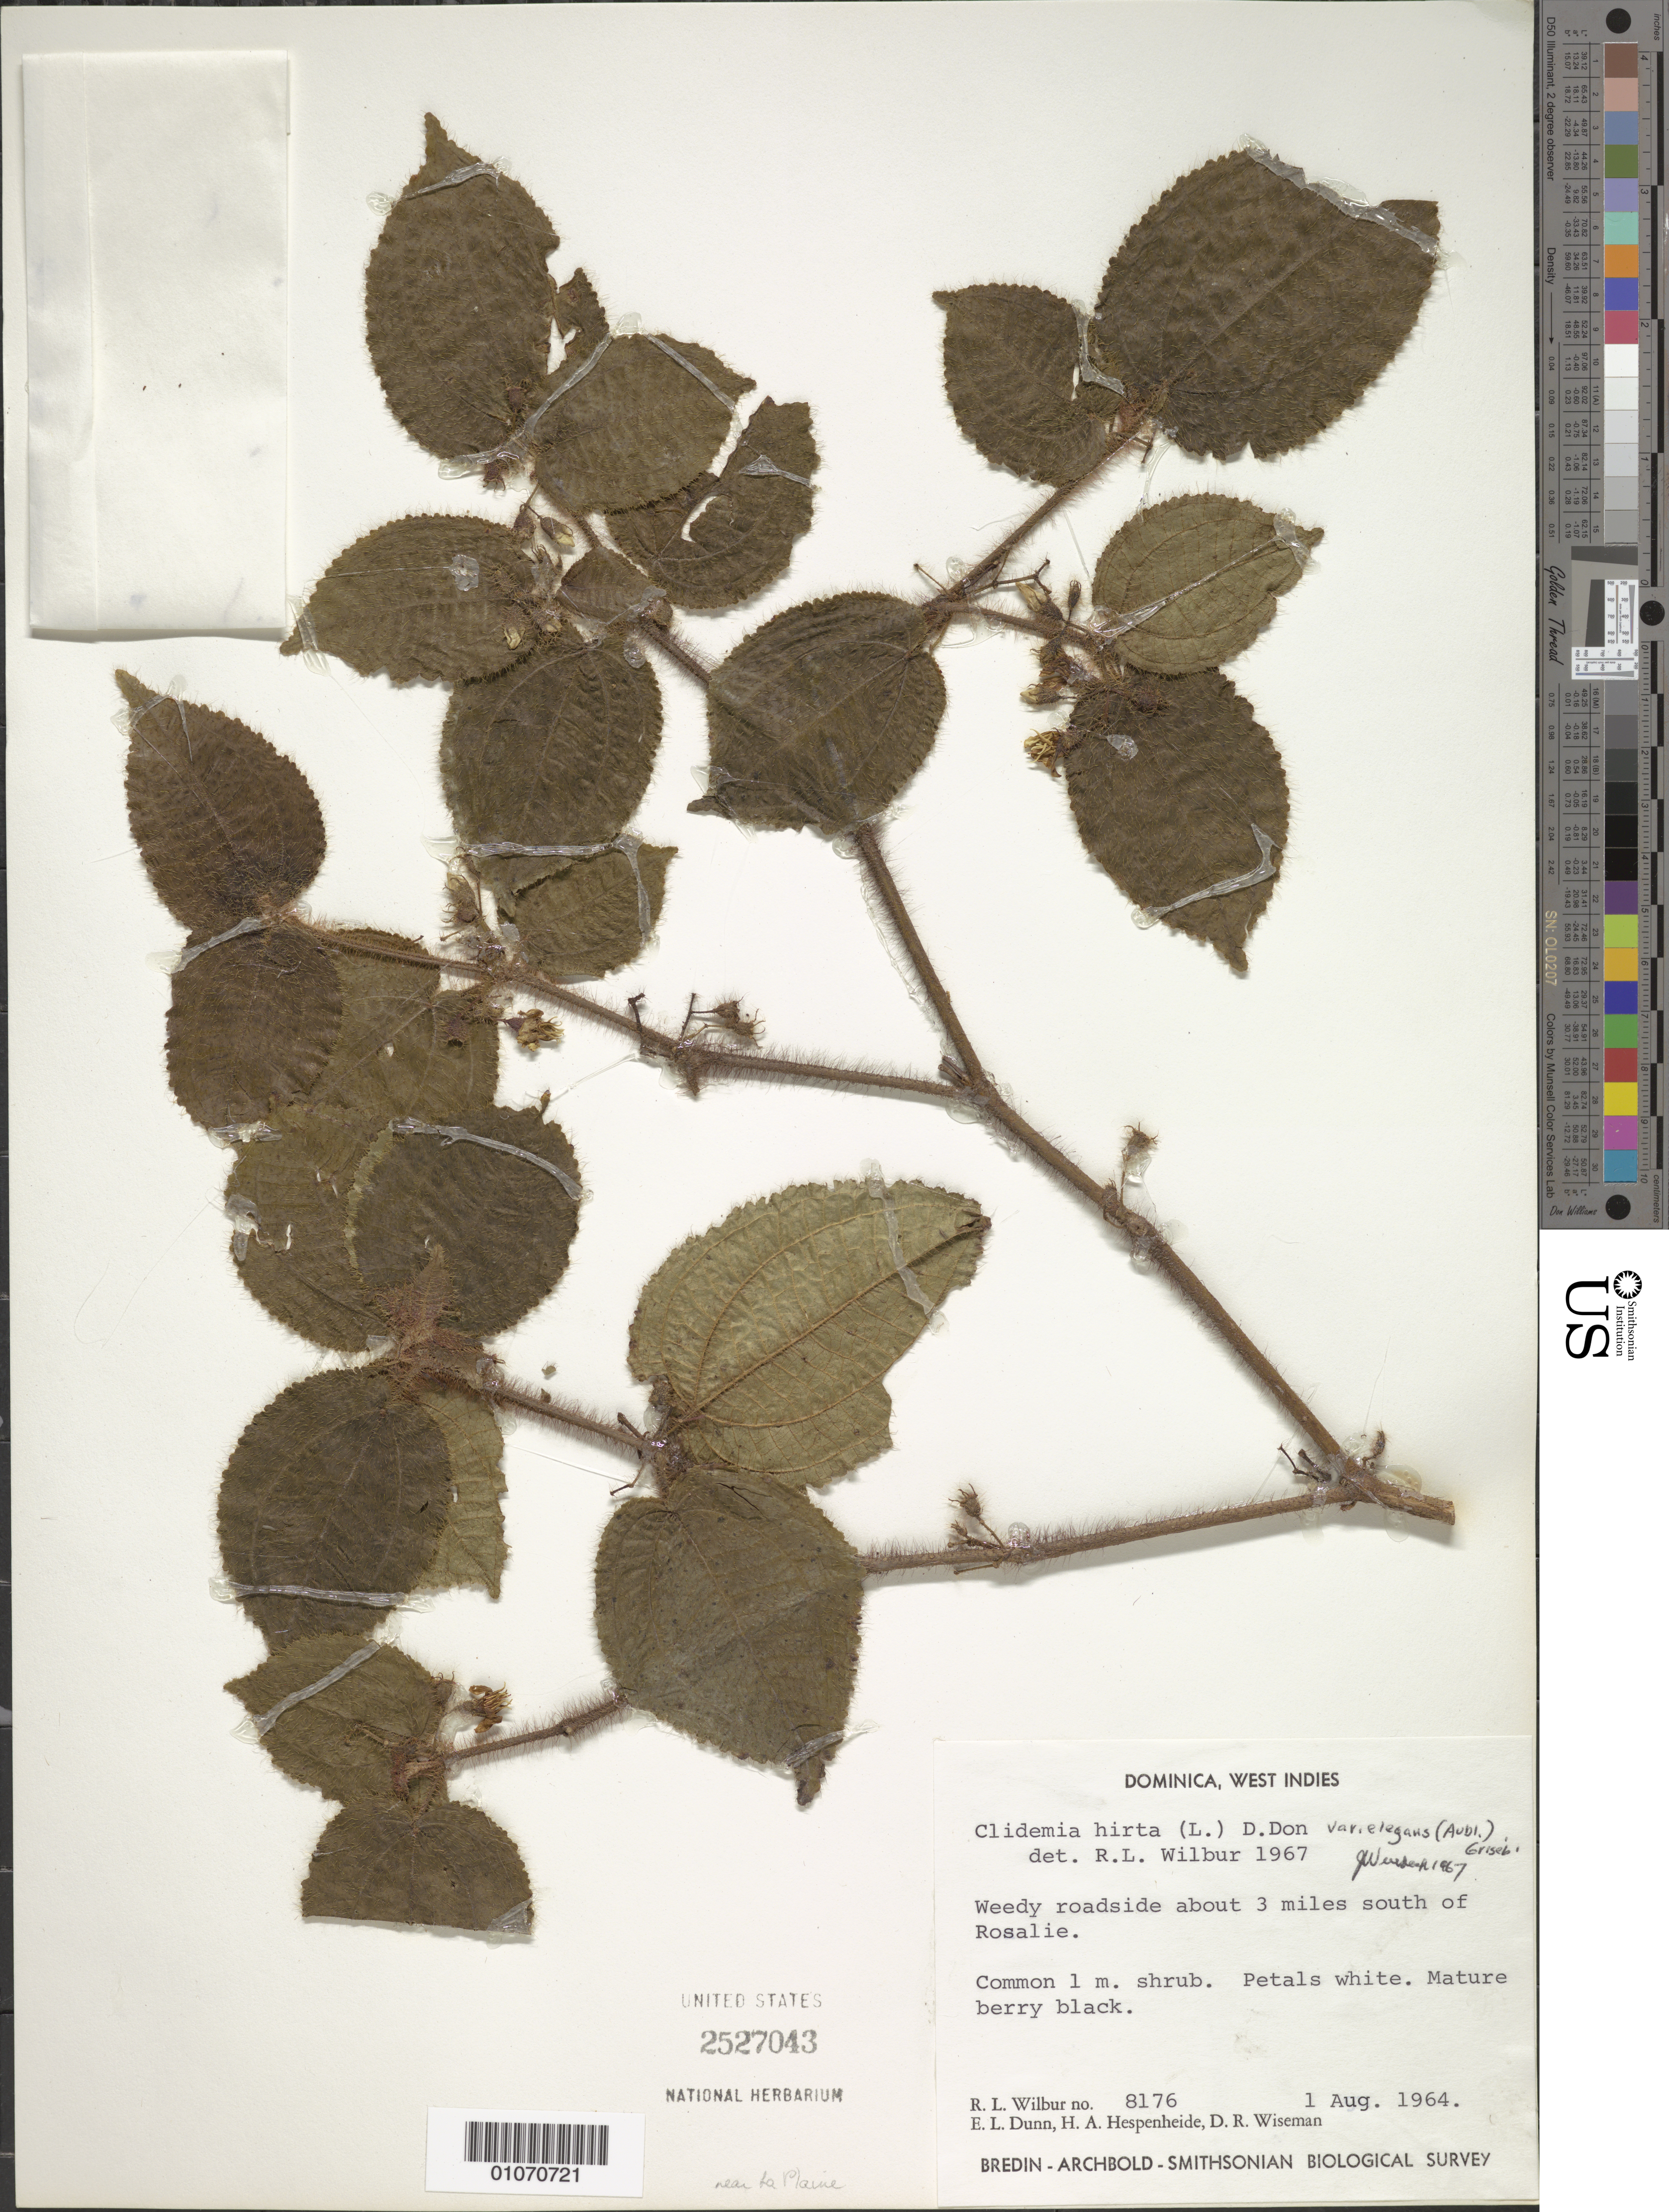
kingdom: Plantae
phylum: Tracheophyta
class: Magnoliopsida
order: Myrtales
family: Melastomataceae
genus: Clidemia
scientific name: Clidemia hirta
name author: (L.) D. Don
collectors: R. L. Wilbur, E. Dunn, H. A. Hespenheide & D. R. Wiseman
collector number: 8176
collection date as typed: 01 Aug 1964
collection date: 1964-08-01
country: Dominica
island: Dominica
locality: Rosalie, 3 miles south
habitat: Weedy roadside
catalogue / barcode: US 2527043